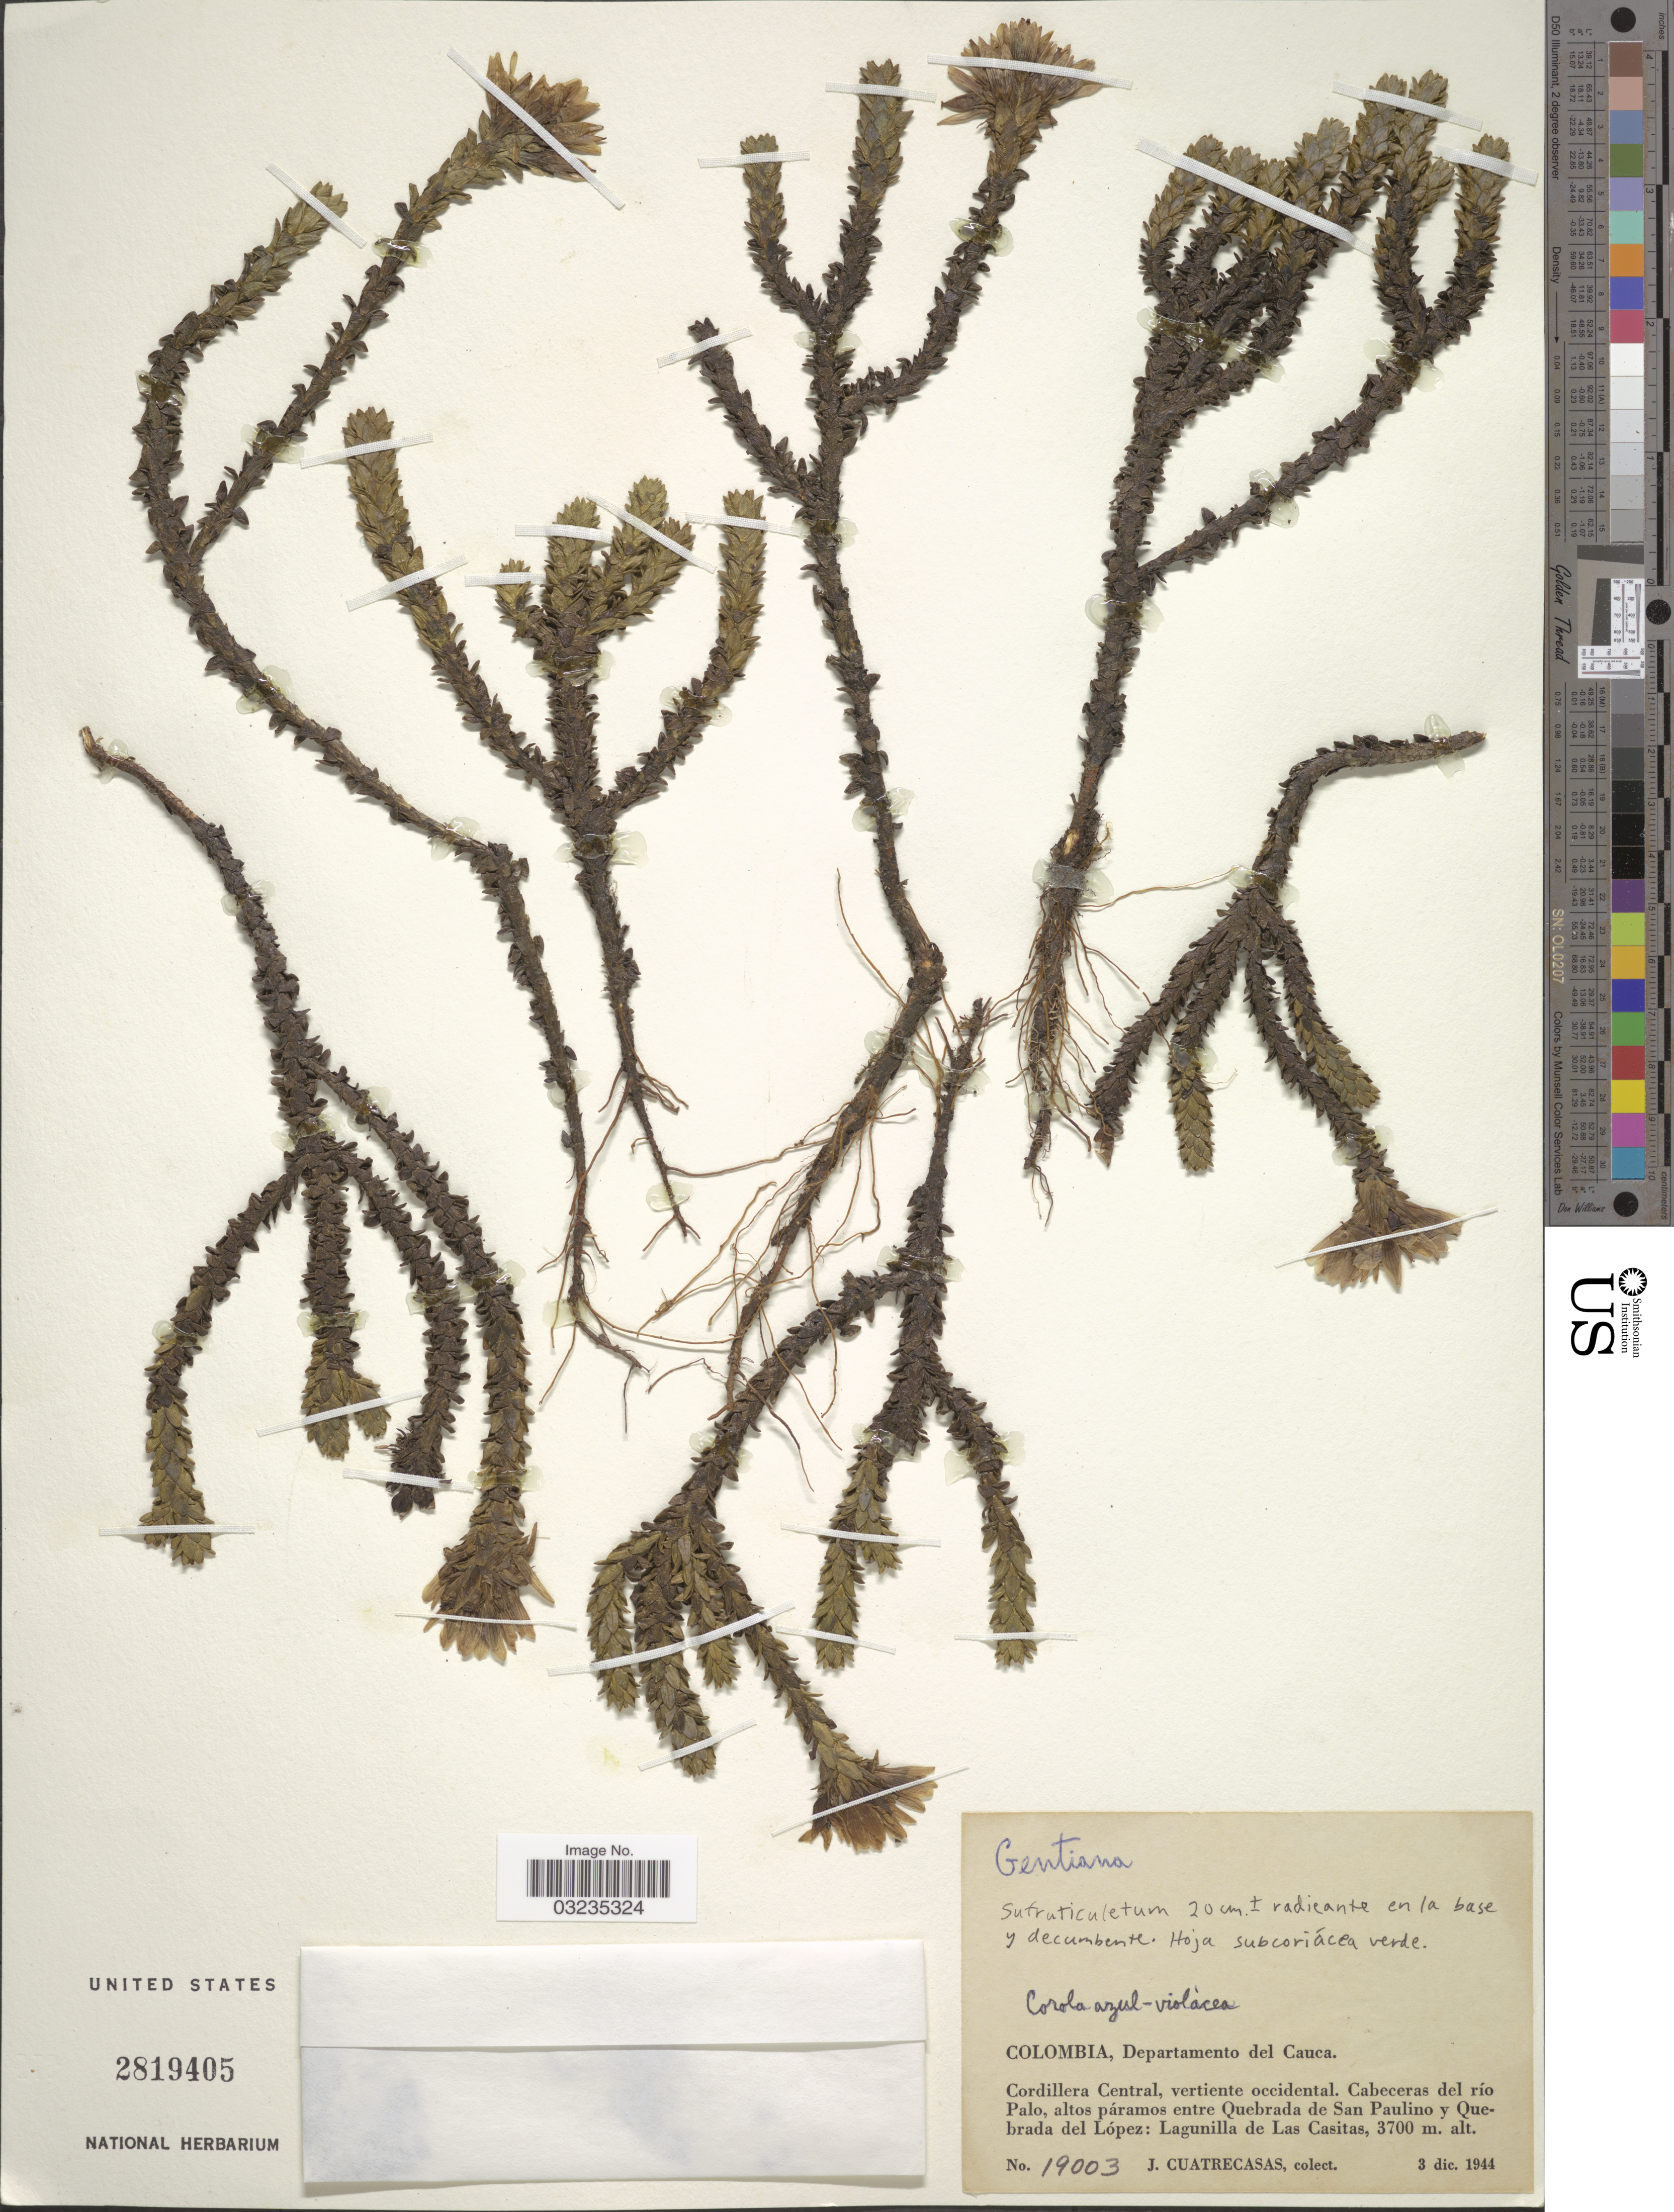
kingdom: Plantae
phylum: Tracheophyta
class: Magnoliopsida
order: Gentianales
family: Gentianaceae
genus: Gentiana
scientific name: Gentiana sp.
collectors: J. Cuatrecasas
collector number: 19003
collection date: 1944-12-03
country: Colombia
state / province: Cauca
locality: Departamento del Cauca. Cordillera Central, vertiente occidental. Cabeceras del río Palo, altos páramos entre Quebrada de San Paulino y Quebrada del López: Lagunilla de Las Casitas.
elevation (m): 3700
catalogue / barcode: US 2819405